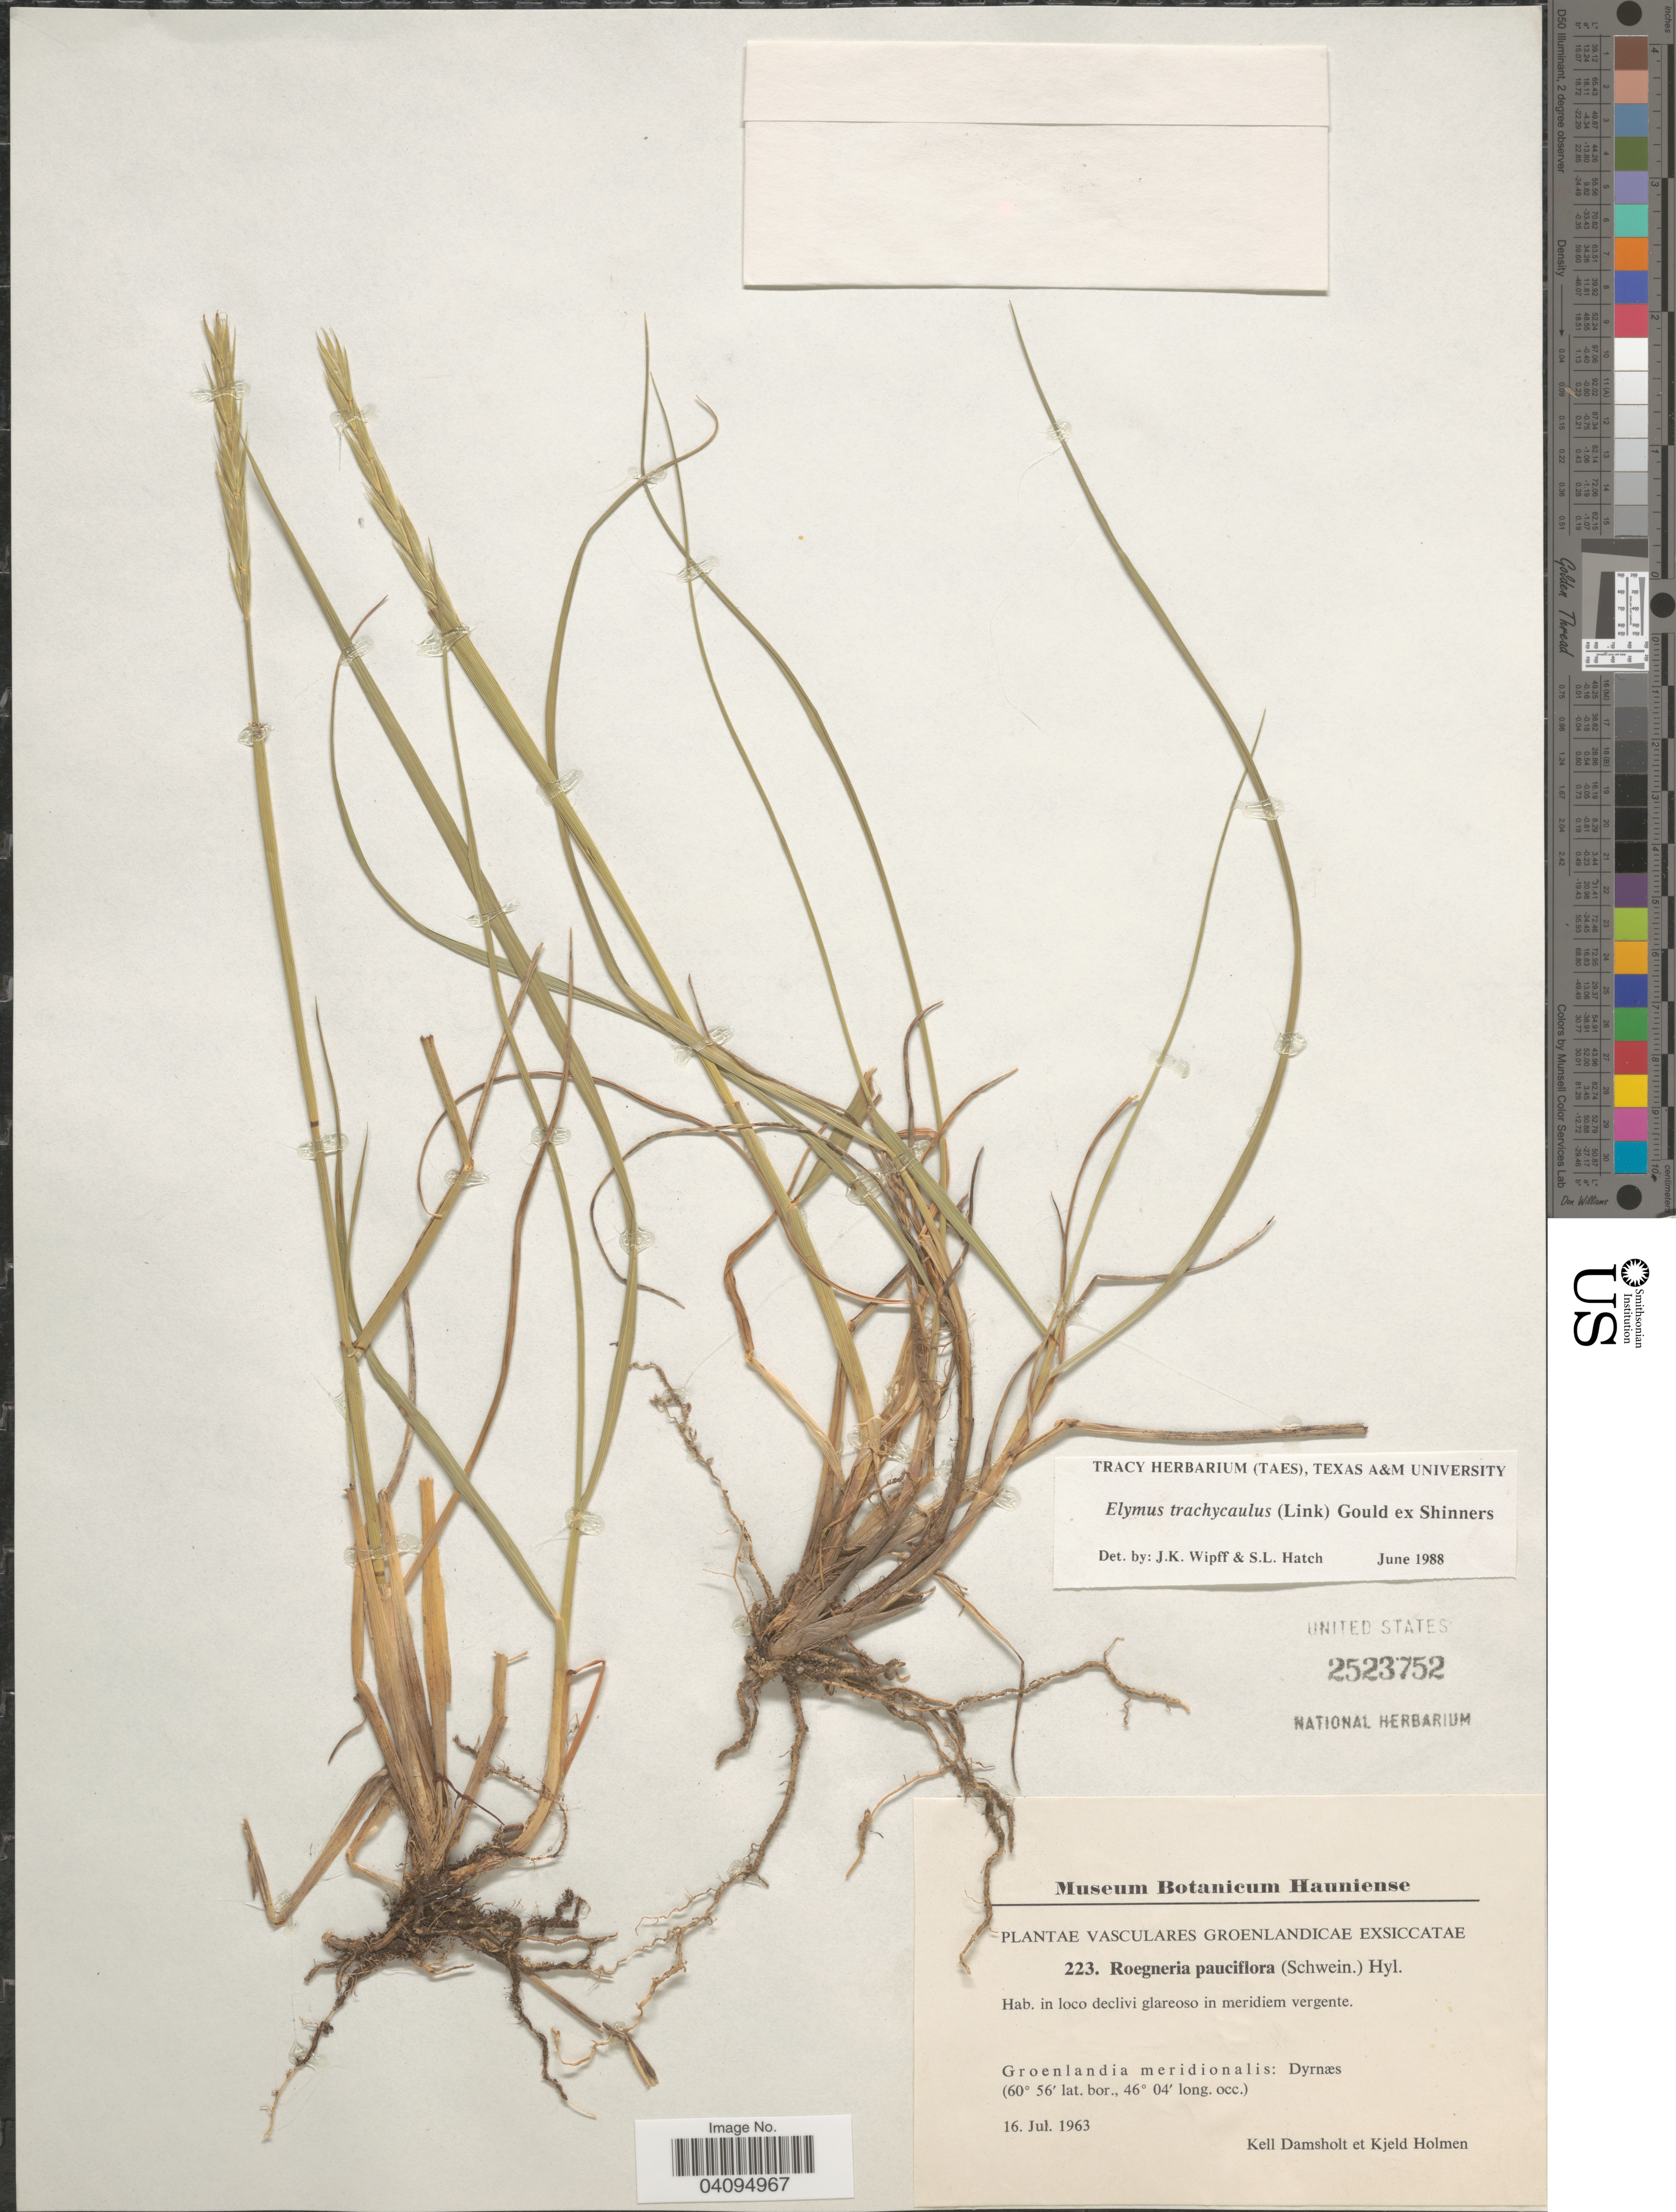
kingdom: Plantae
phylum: Tracheophyta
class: Liliopsida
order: Poales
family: Poaceae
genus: Elymus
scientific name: Elymus trachycaulus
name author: (Link) Gould ex Shinners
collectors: K. Damsholt & K. A. Holmen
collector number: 223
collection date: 1963-07-16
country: Greenland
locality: Groenlandia meridionalis: Dyrnæs.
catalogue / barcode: US 2523752